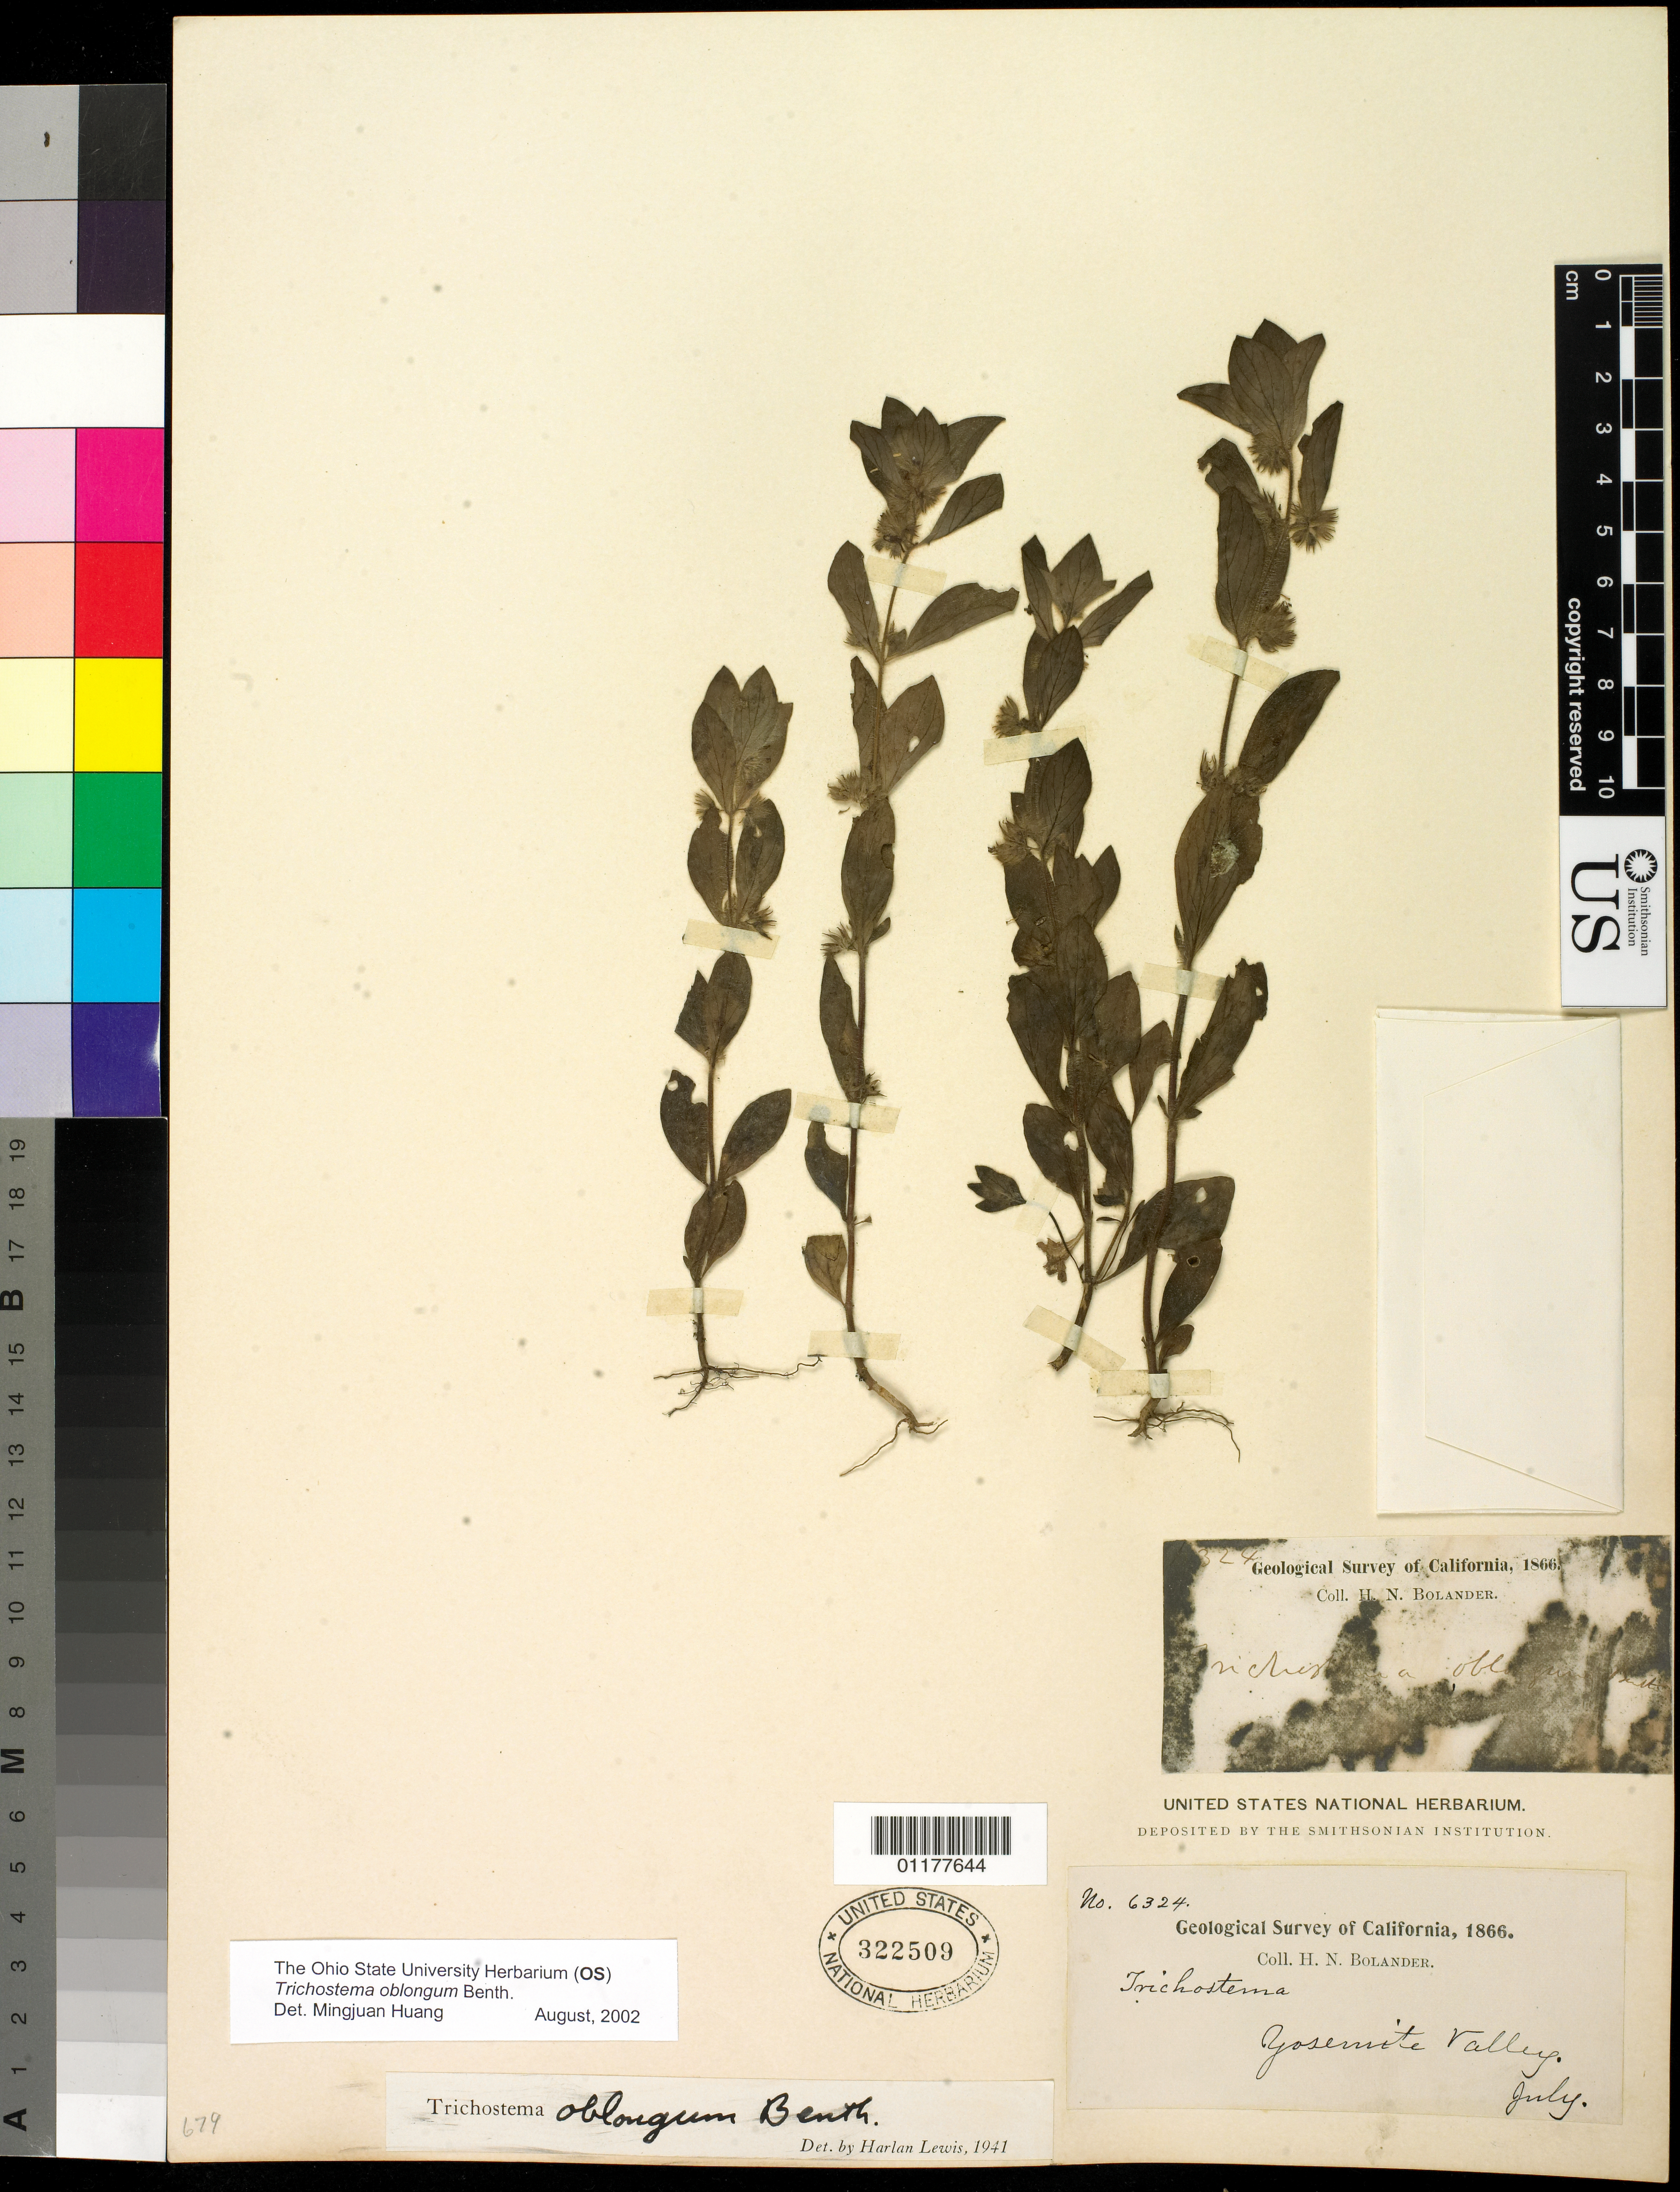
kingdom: Plantae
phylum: Tracheophyta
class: Magnoliopsida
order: Lamiales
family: Lamiaceae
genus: Trichostema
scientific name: Trichostema oblongum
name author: Benth.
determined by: Huang, Mingjuan, (OS), Ohio State University Herbarium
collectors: H. Bolander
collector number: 6324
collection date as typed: Jul 1866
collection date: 1866-07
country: United States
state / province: California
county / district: Mariposa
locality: Yosemite Valley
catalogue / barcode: US 322509